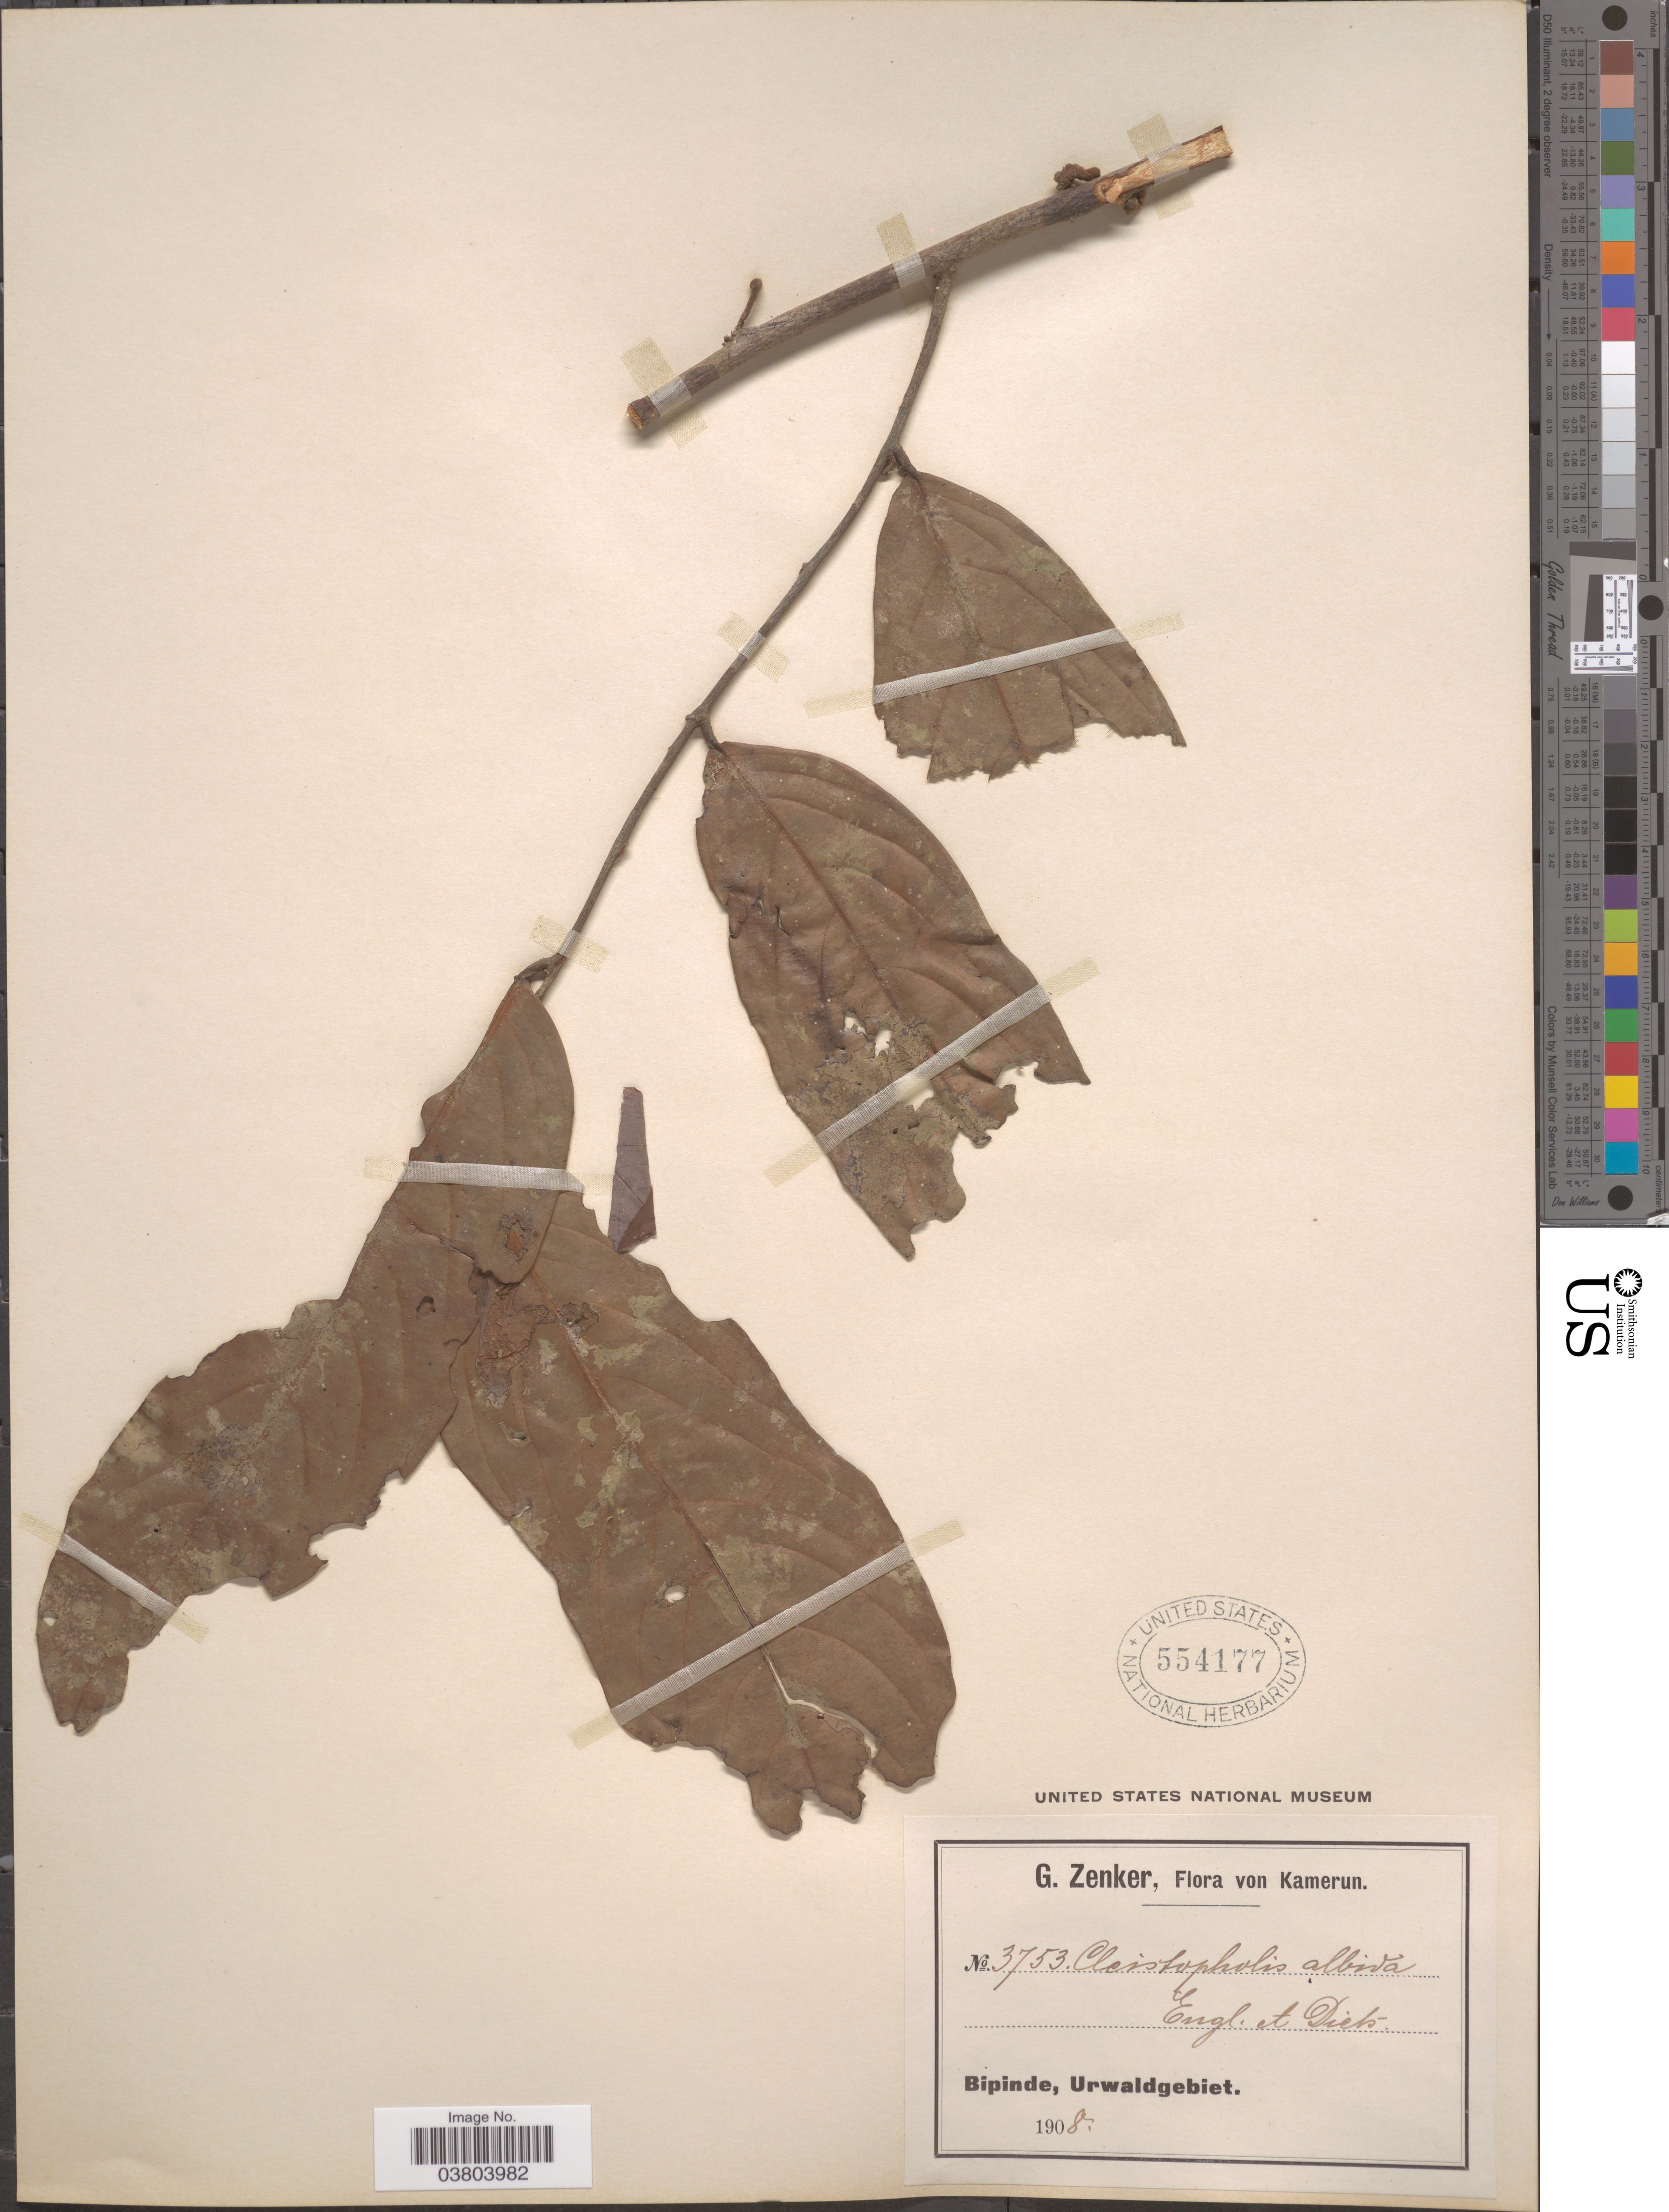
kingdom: Plantae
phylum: Tracheophyta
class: Magnoliopsida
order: Magnoliales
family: Annonaceae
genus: Cleistopholis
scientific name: Cleistopholis albida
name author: Engl. & Diels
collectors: G. A. Zenker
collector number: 3753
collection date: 1908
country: Cameroon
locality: Bipinde, Urwaldgebiet.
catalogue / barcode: US 554177